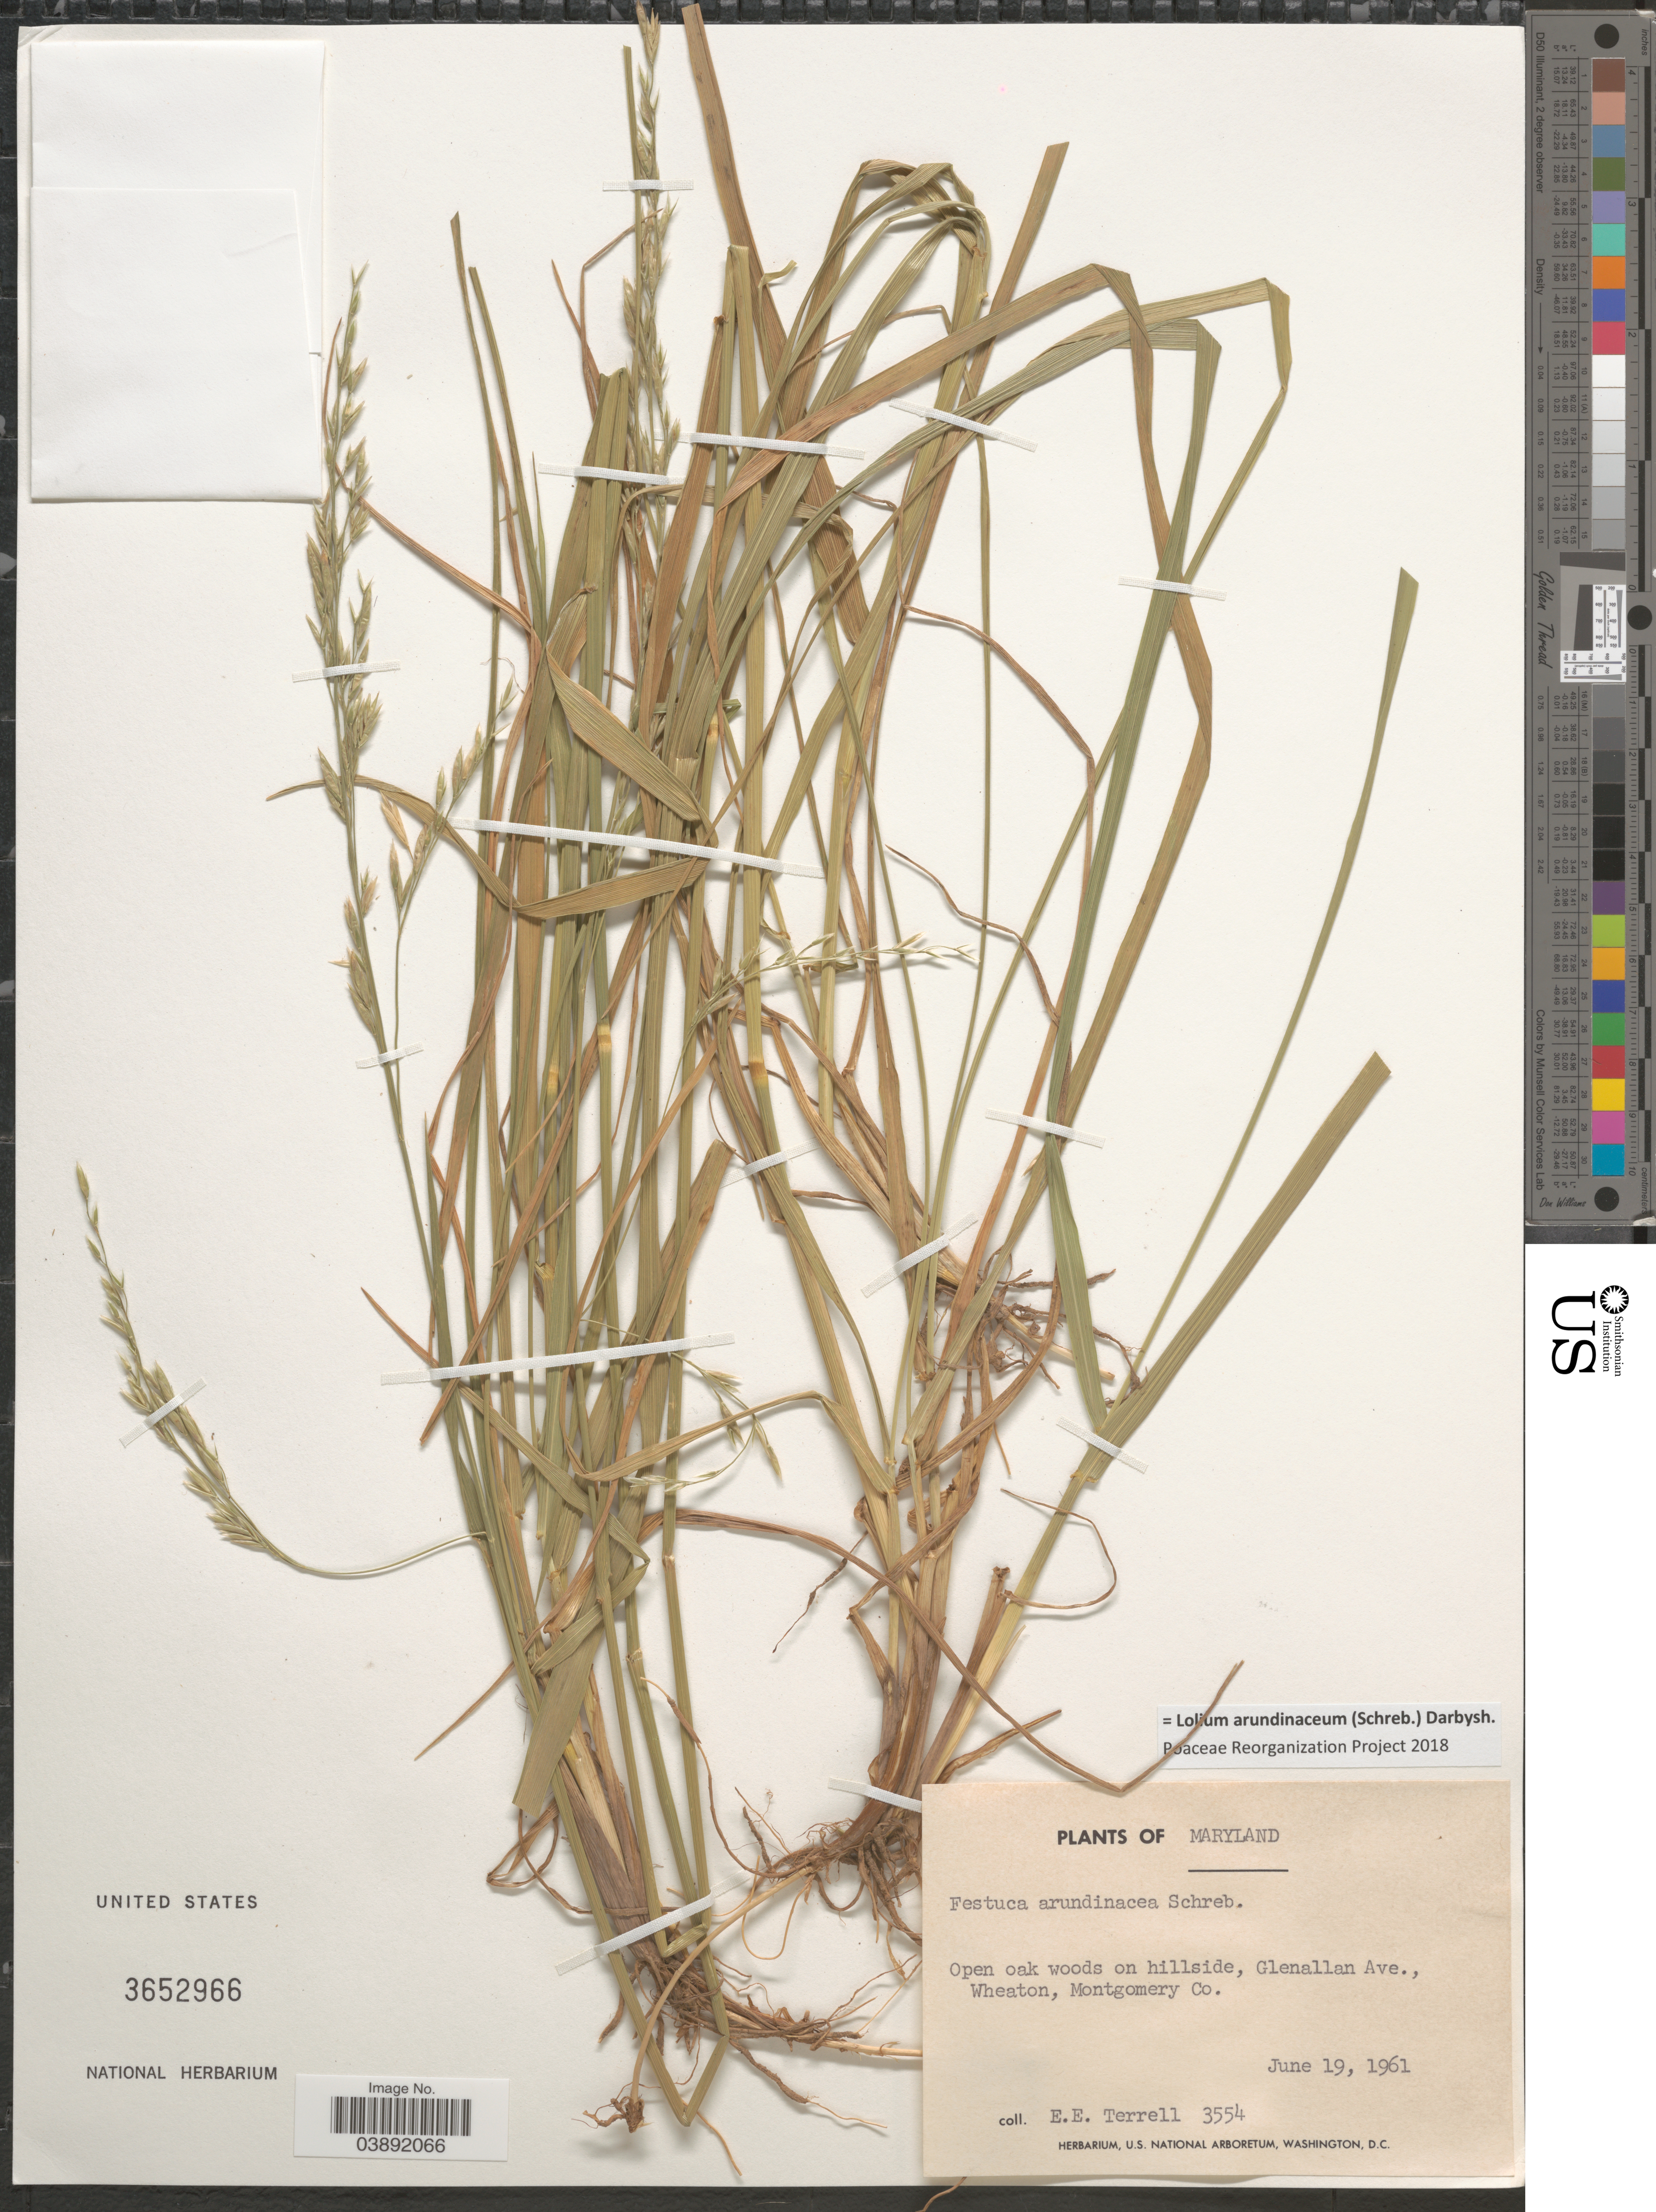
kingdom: Plantae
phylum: Tracheophyta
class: Liliopsida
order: Poales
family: Poaceae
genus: Lolium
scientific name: Lolium arundinaceum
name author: (Schreb.) Darbysh.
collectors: E. E. Terrell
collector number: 3554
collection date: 1961-06-19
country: United States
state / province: Maryland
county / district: Montgomery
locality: Open oak woods on hillside, Glenallan Ave., Wheaton, Montgomery Co.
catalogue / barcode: US 3652966